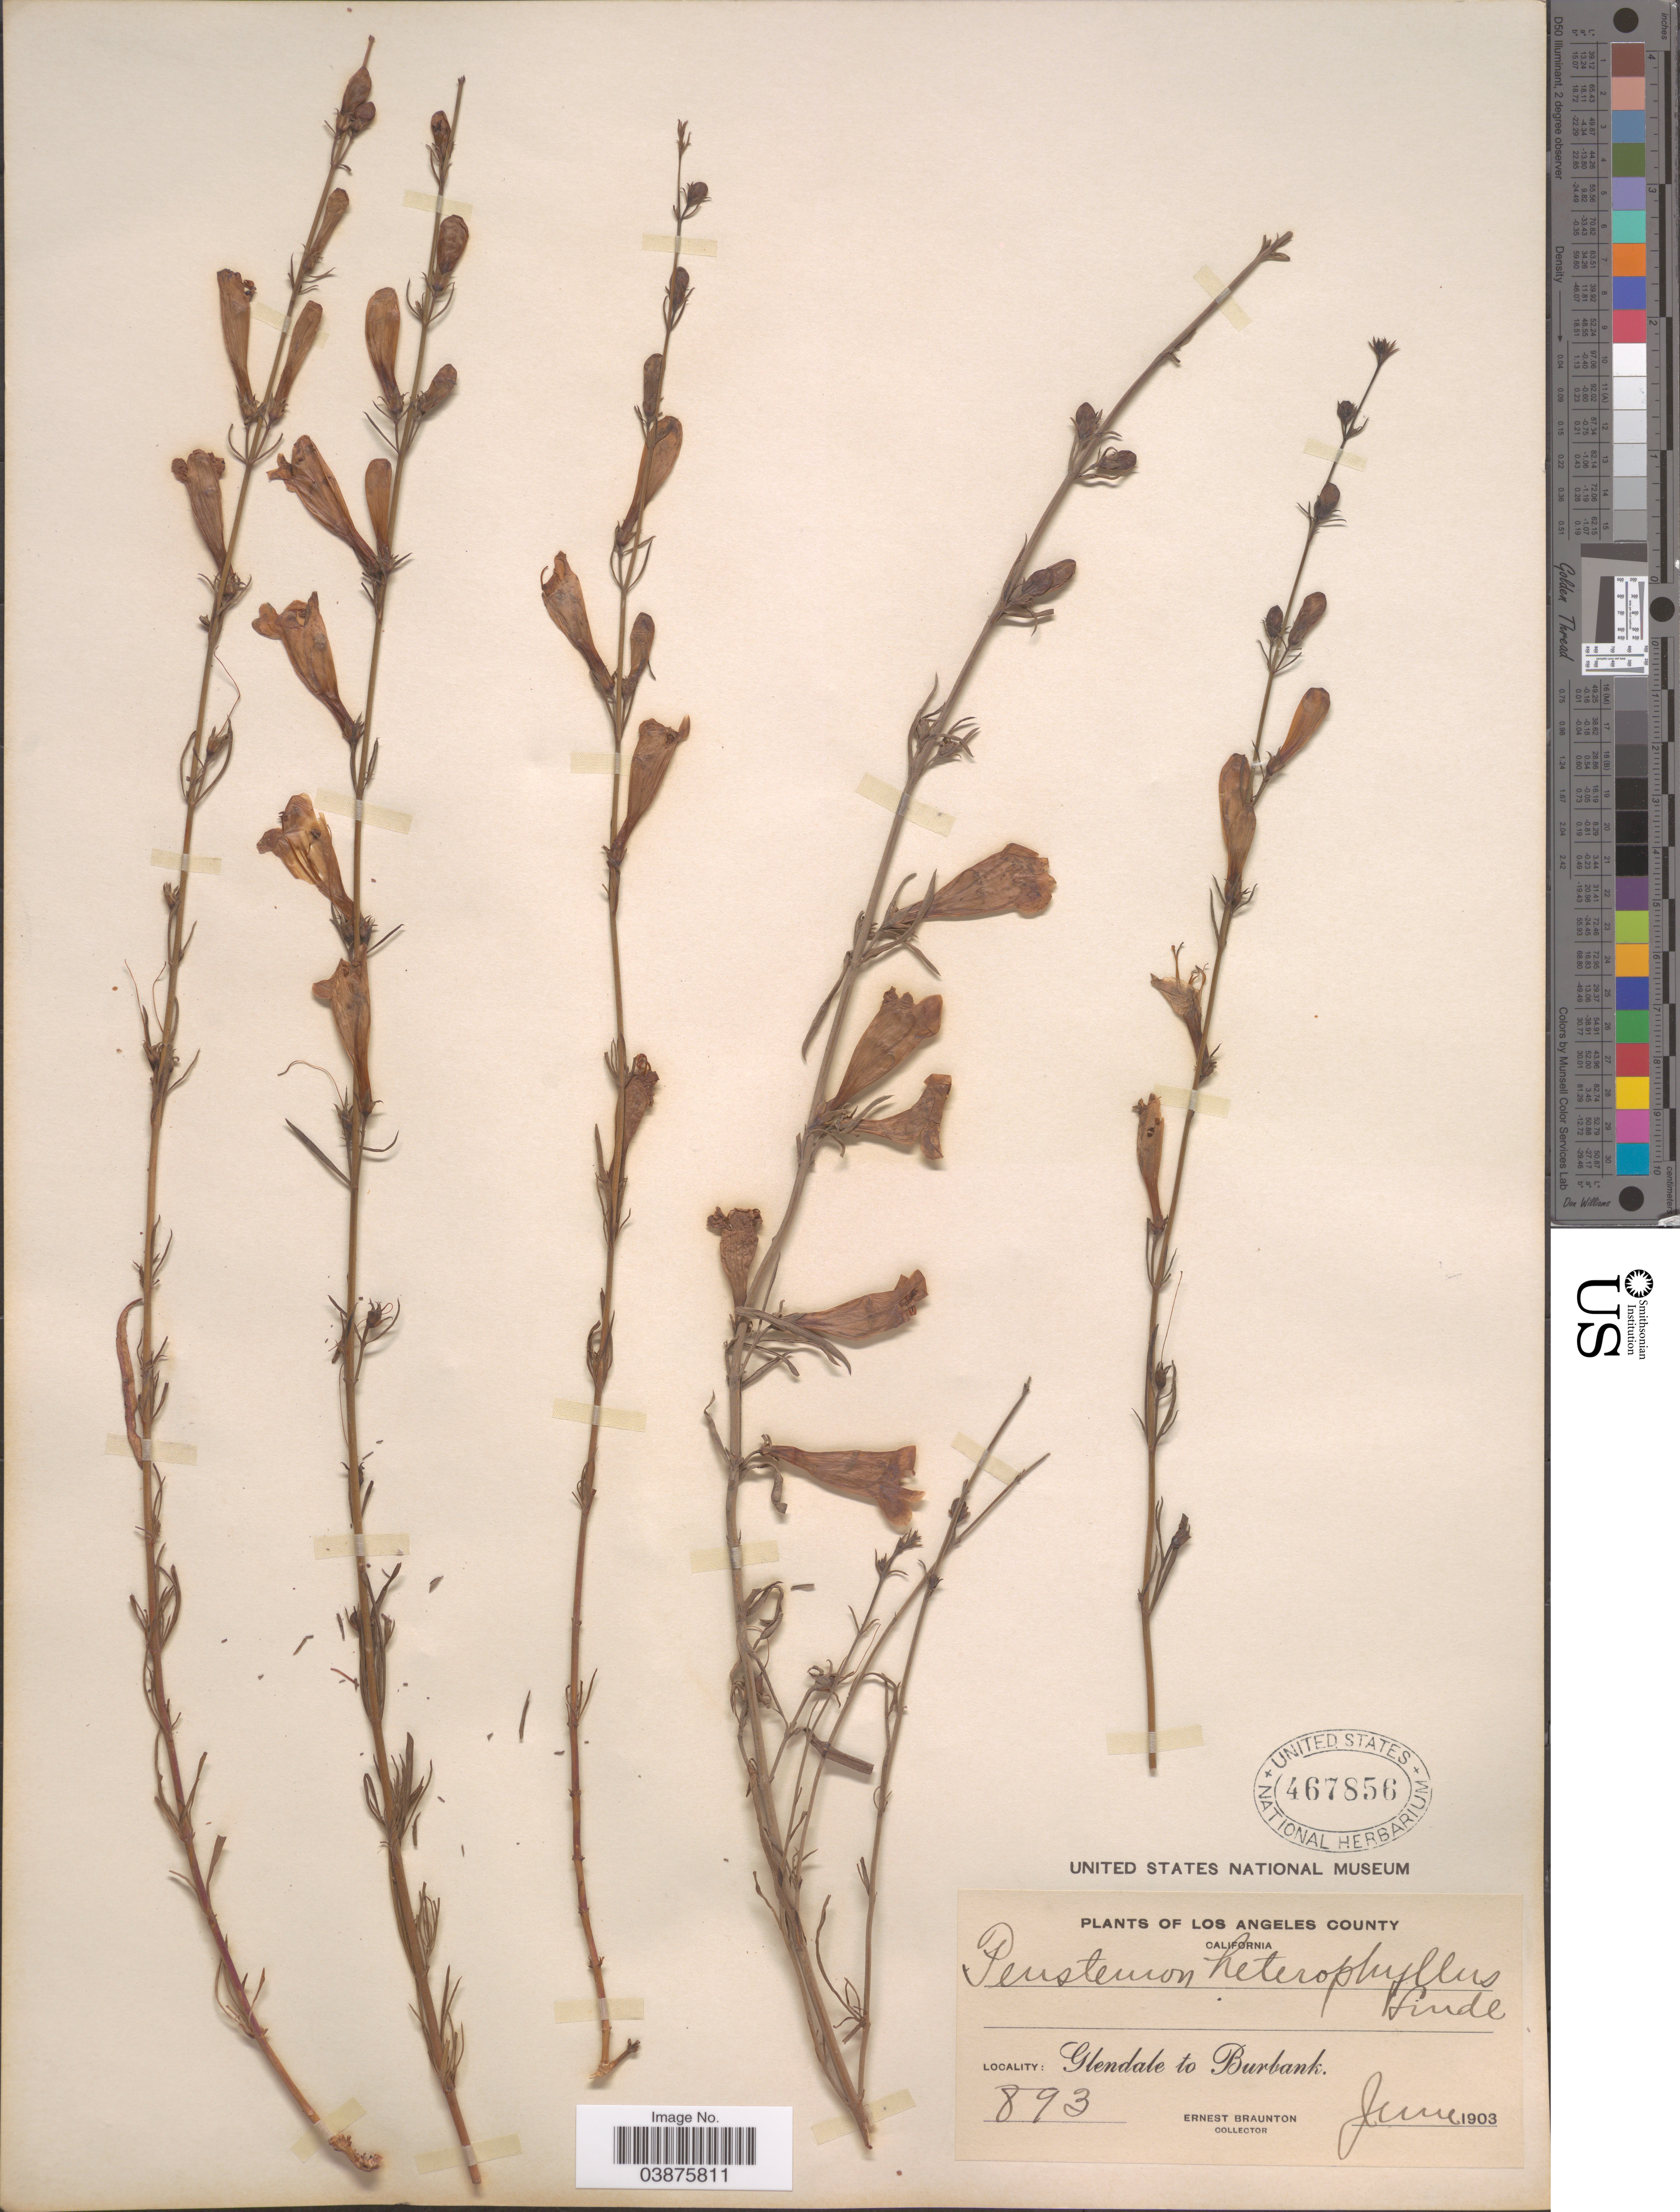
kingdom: Plantae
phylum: Tracheophyta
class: Magnoliopsida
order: Lamiales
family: Plantaginaceae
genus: Penstemon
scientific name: Penstemon heterophyllus subsp. australis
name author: (Munz & I.M. Johnst.) D.D. Keck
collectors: E. Braunton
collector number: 893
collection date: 1903-06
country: United States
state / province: California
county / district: Los Angeles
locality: Los Angeles County. Glendale to Burbank.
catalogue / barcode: US 467856